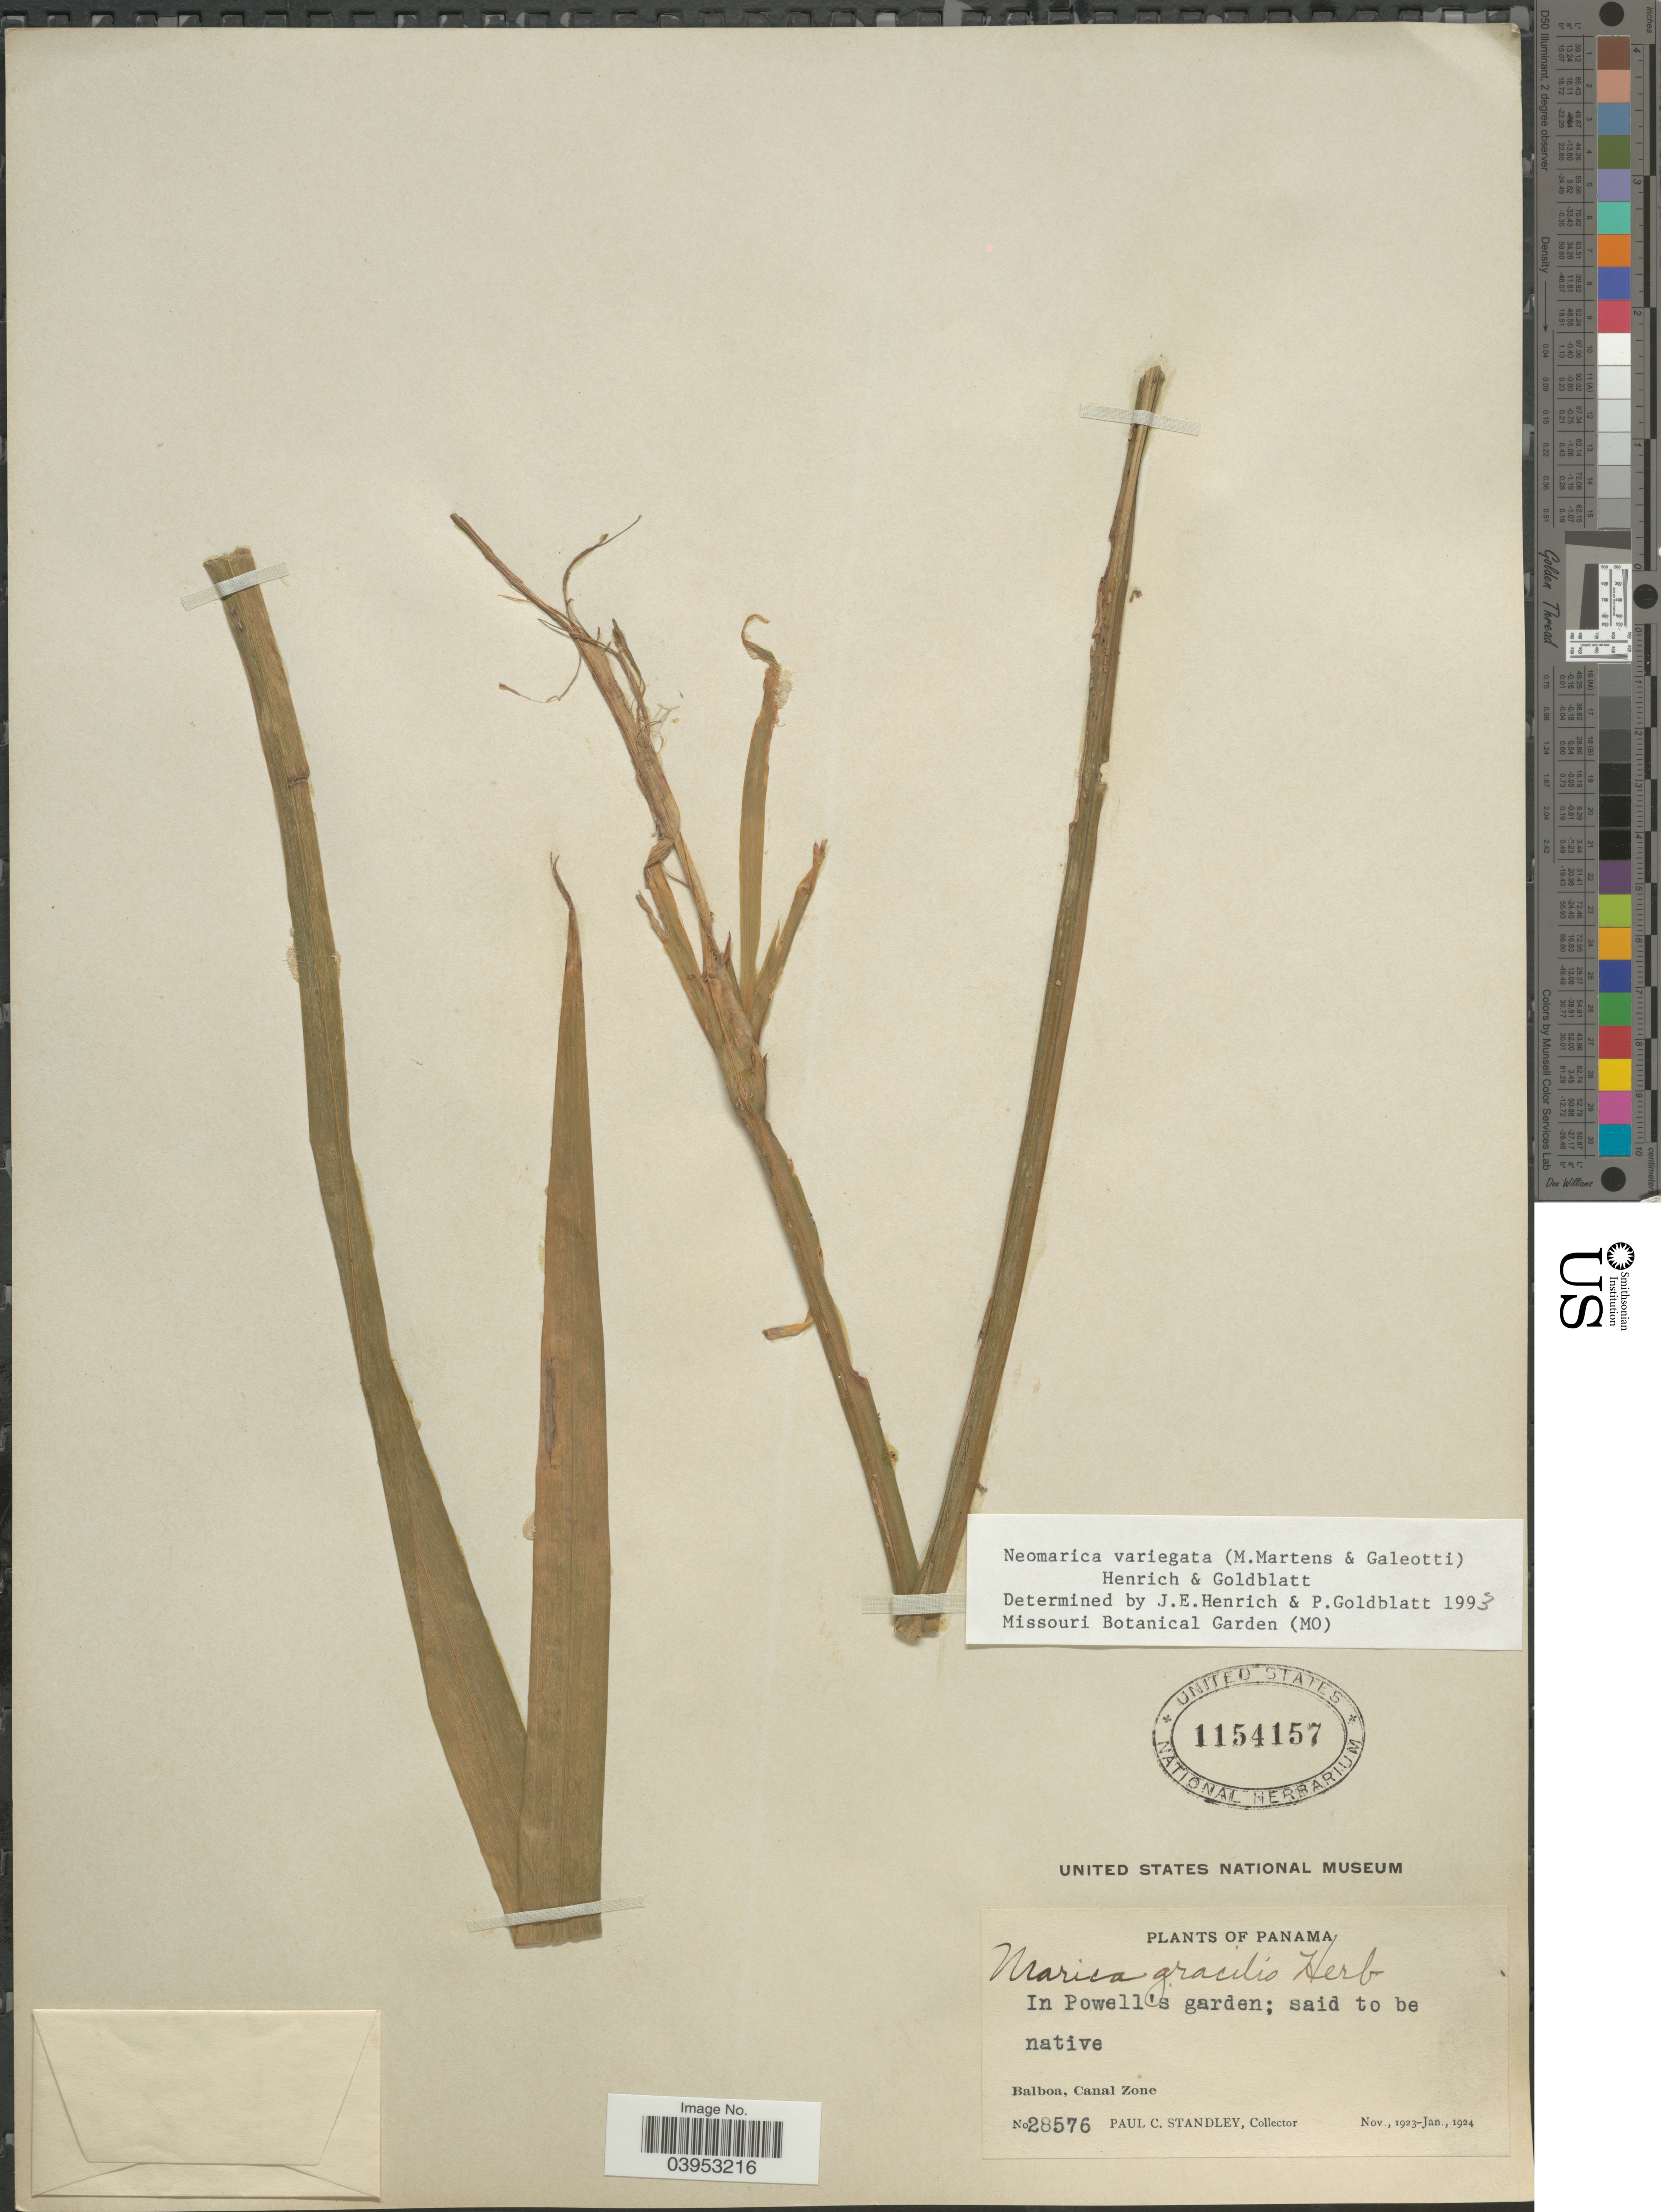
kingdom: Plantae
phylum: Tracheophyta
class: Liliopsida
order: Asparagales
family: Iridaceae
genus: Neomarica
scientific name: Neomarica variegata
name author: (M. Martens & Galeotti) Henrich & Goldblatt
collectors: P. C. Standley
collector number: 28576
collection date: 1923-11/1924-01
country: Panama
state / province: Colón / Panamá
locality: In Powell's garden. Balboa, Canal Zone.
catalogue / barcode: US 1154157